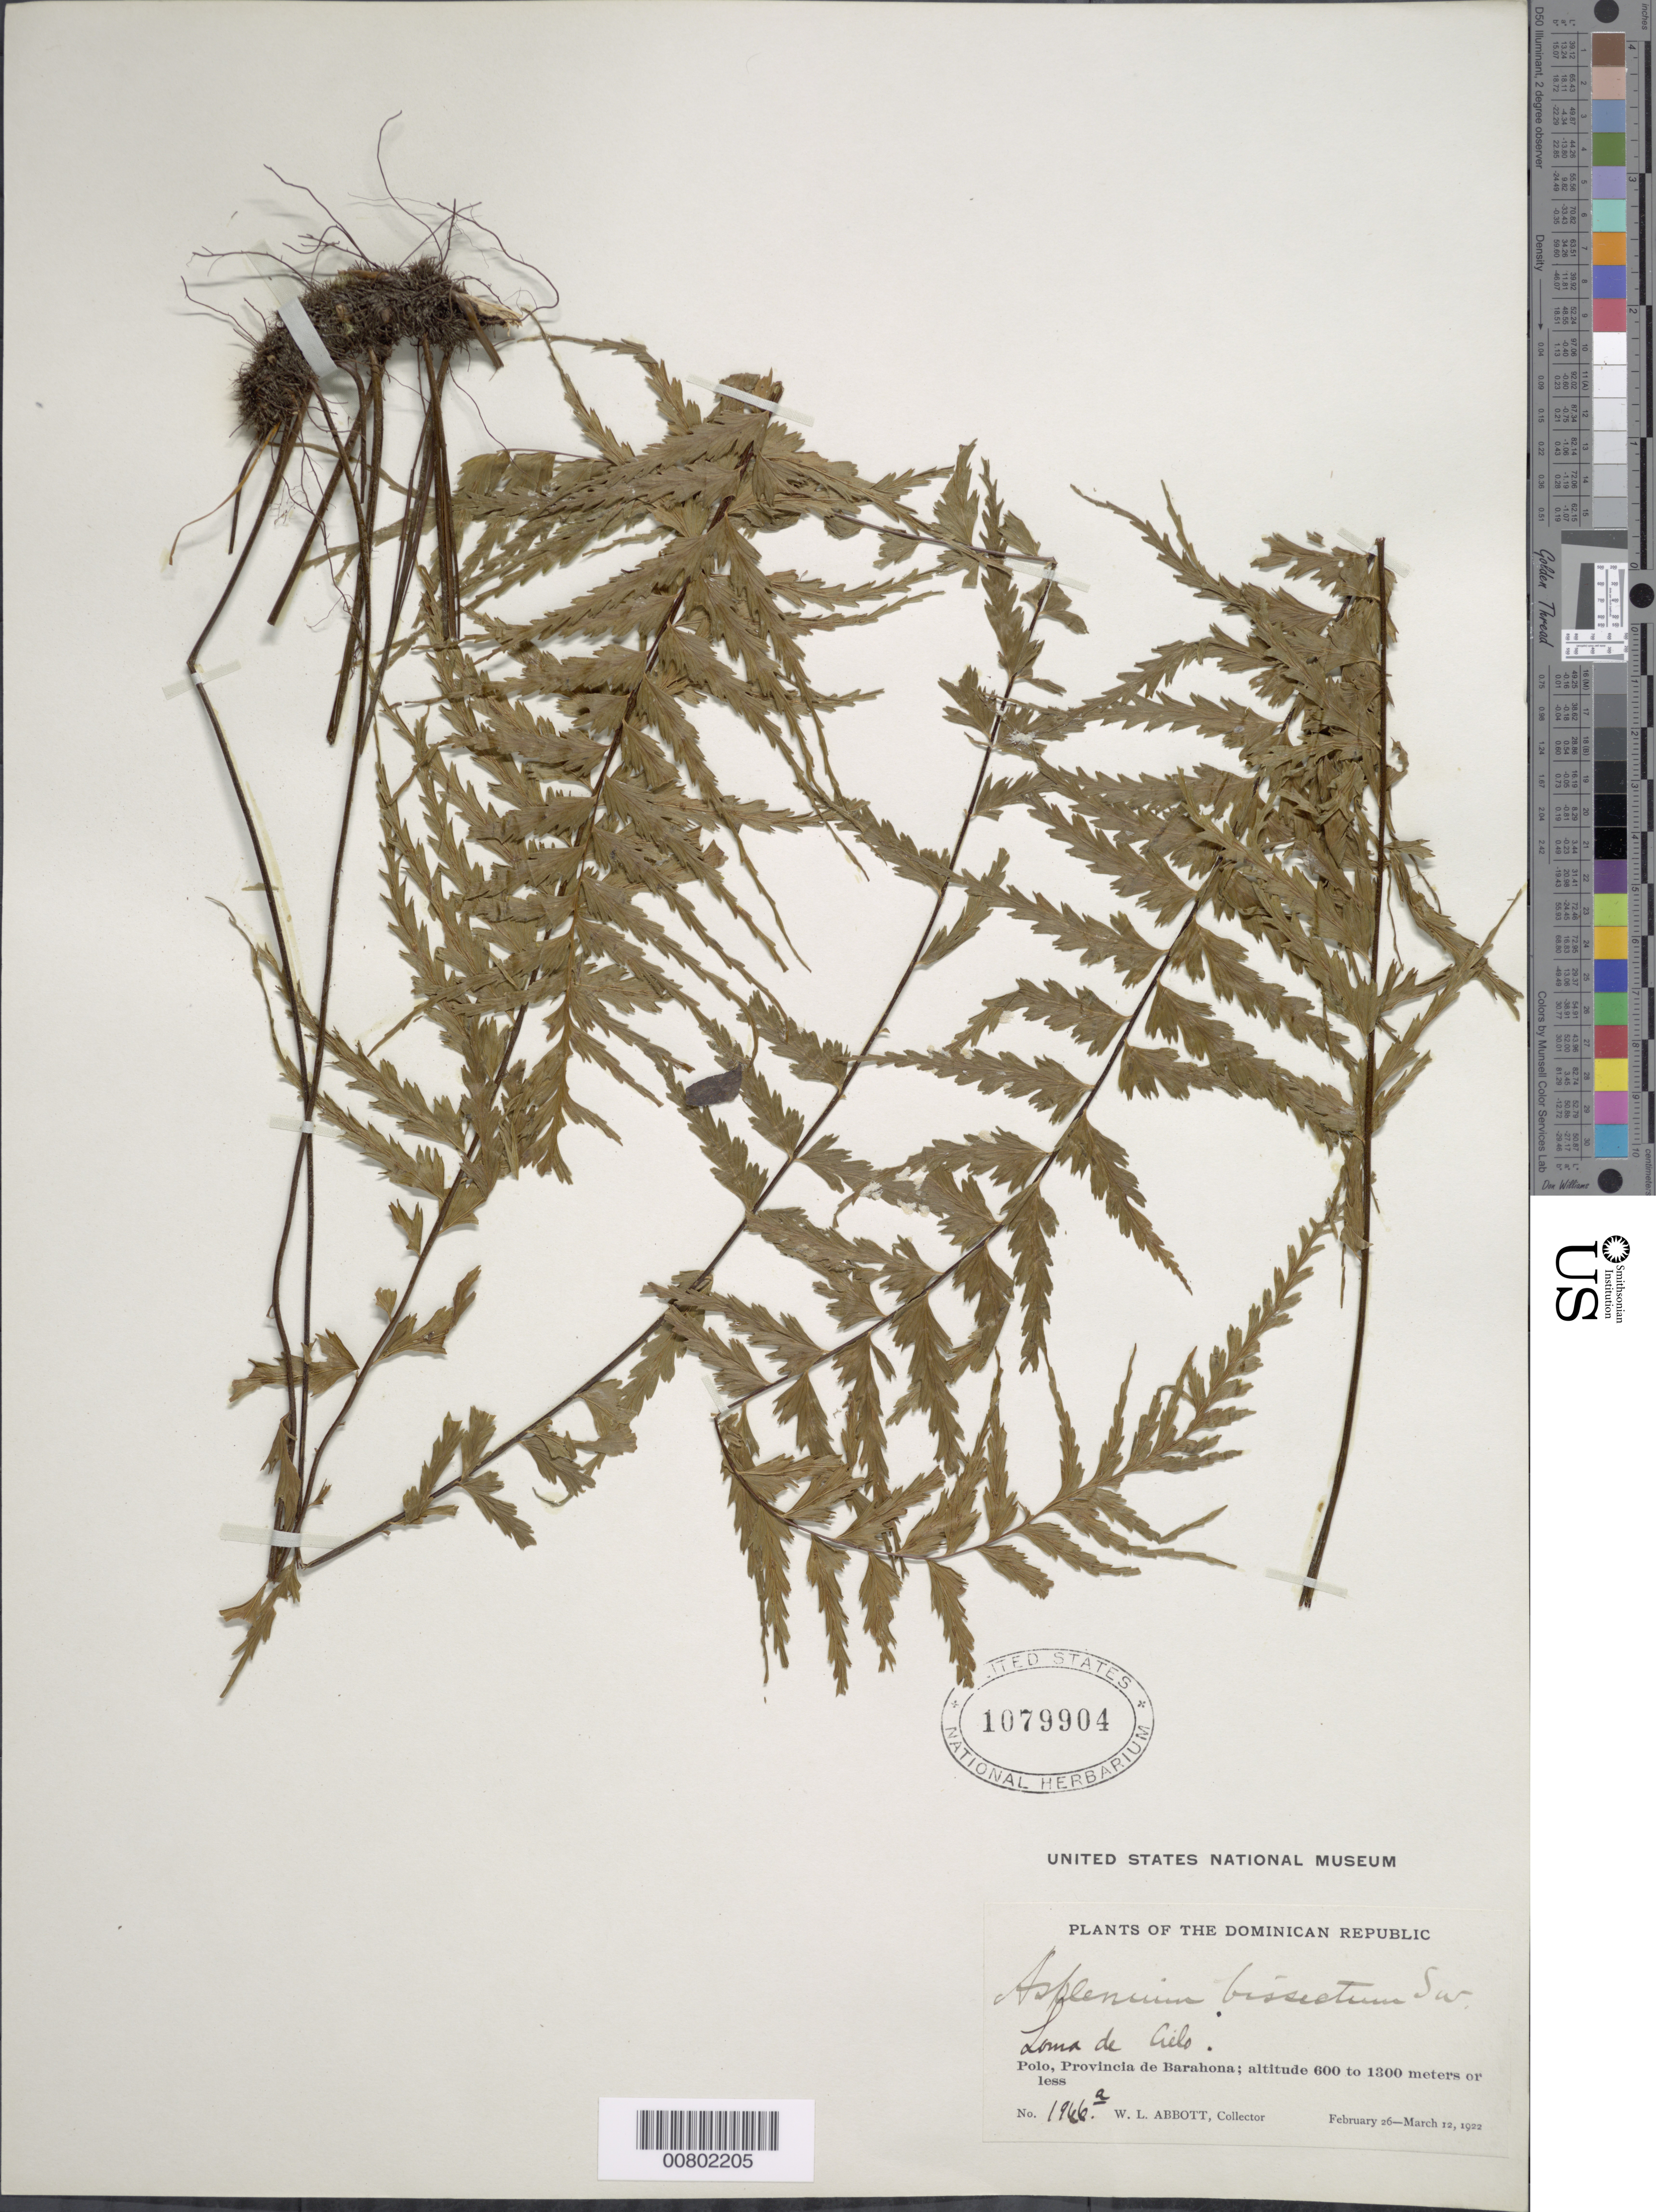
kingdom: Plantae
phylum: Tracheophyta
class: Polypodiopsida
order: Polypodiales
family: Aspleniaceae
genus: Asplenium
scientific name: Asplenium dissectum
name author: Sw.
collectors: W. L. Abbott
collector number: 1966a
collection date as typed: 26 Feb 1922 to 12 Mar 1922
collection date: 1922-02-26/1922-03-12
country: Dominican Republic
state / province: Barahona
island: Hispaniola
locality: Polo, Loma de Cielo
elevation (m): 600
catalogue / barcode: US 1079904